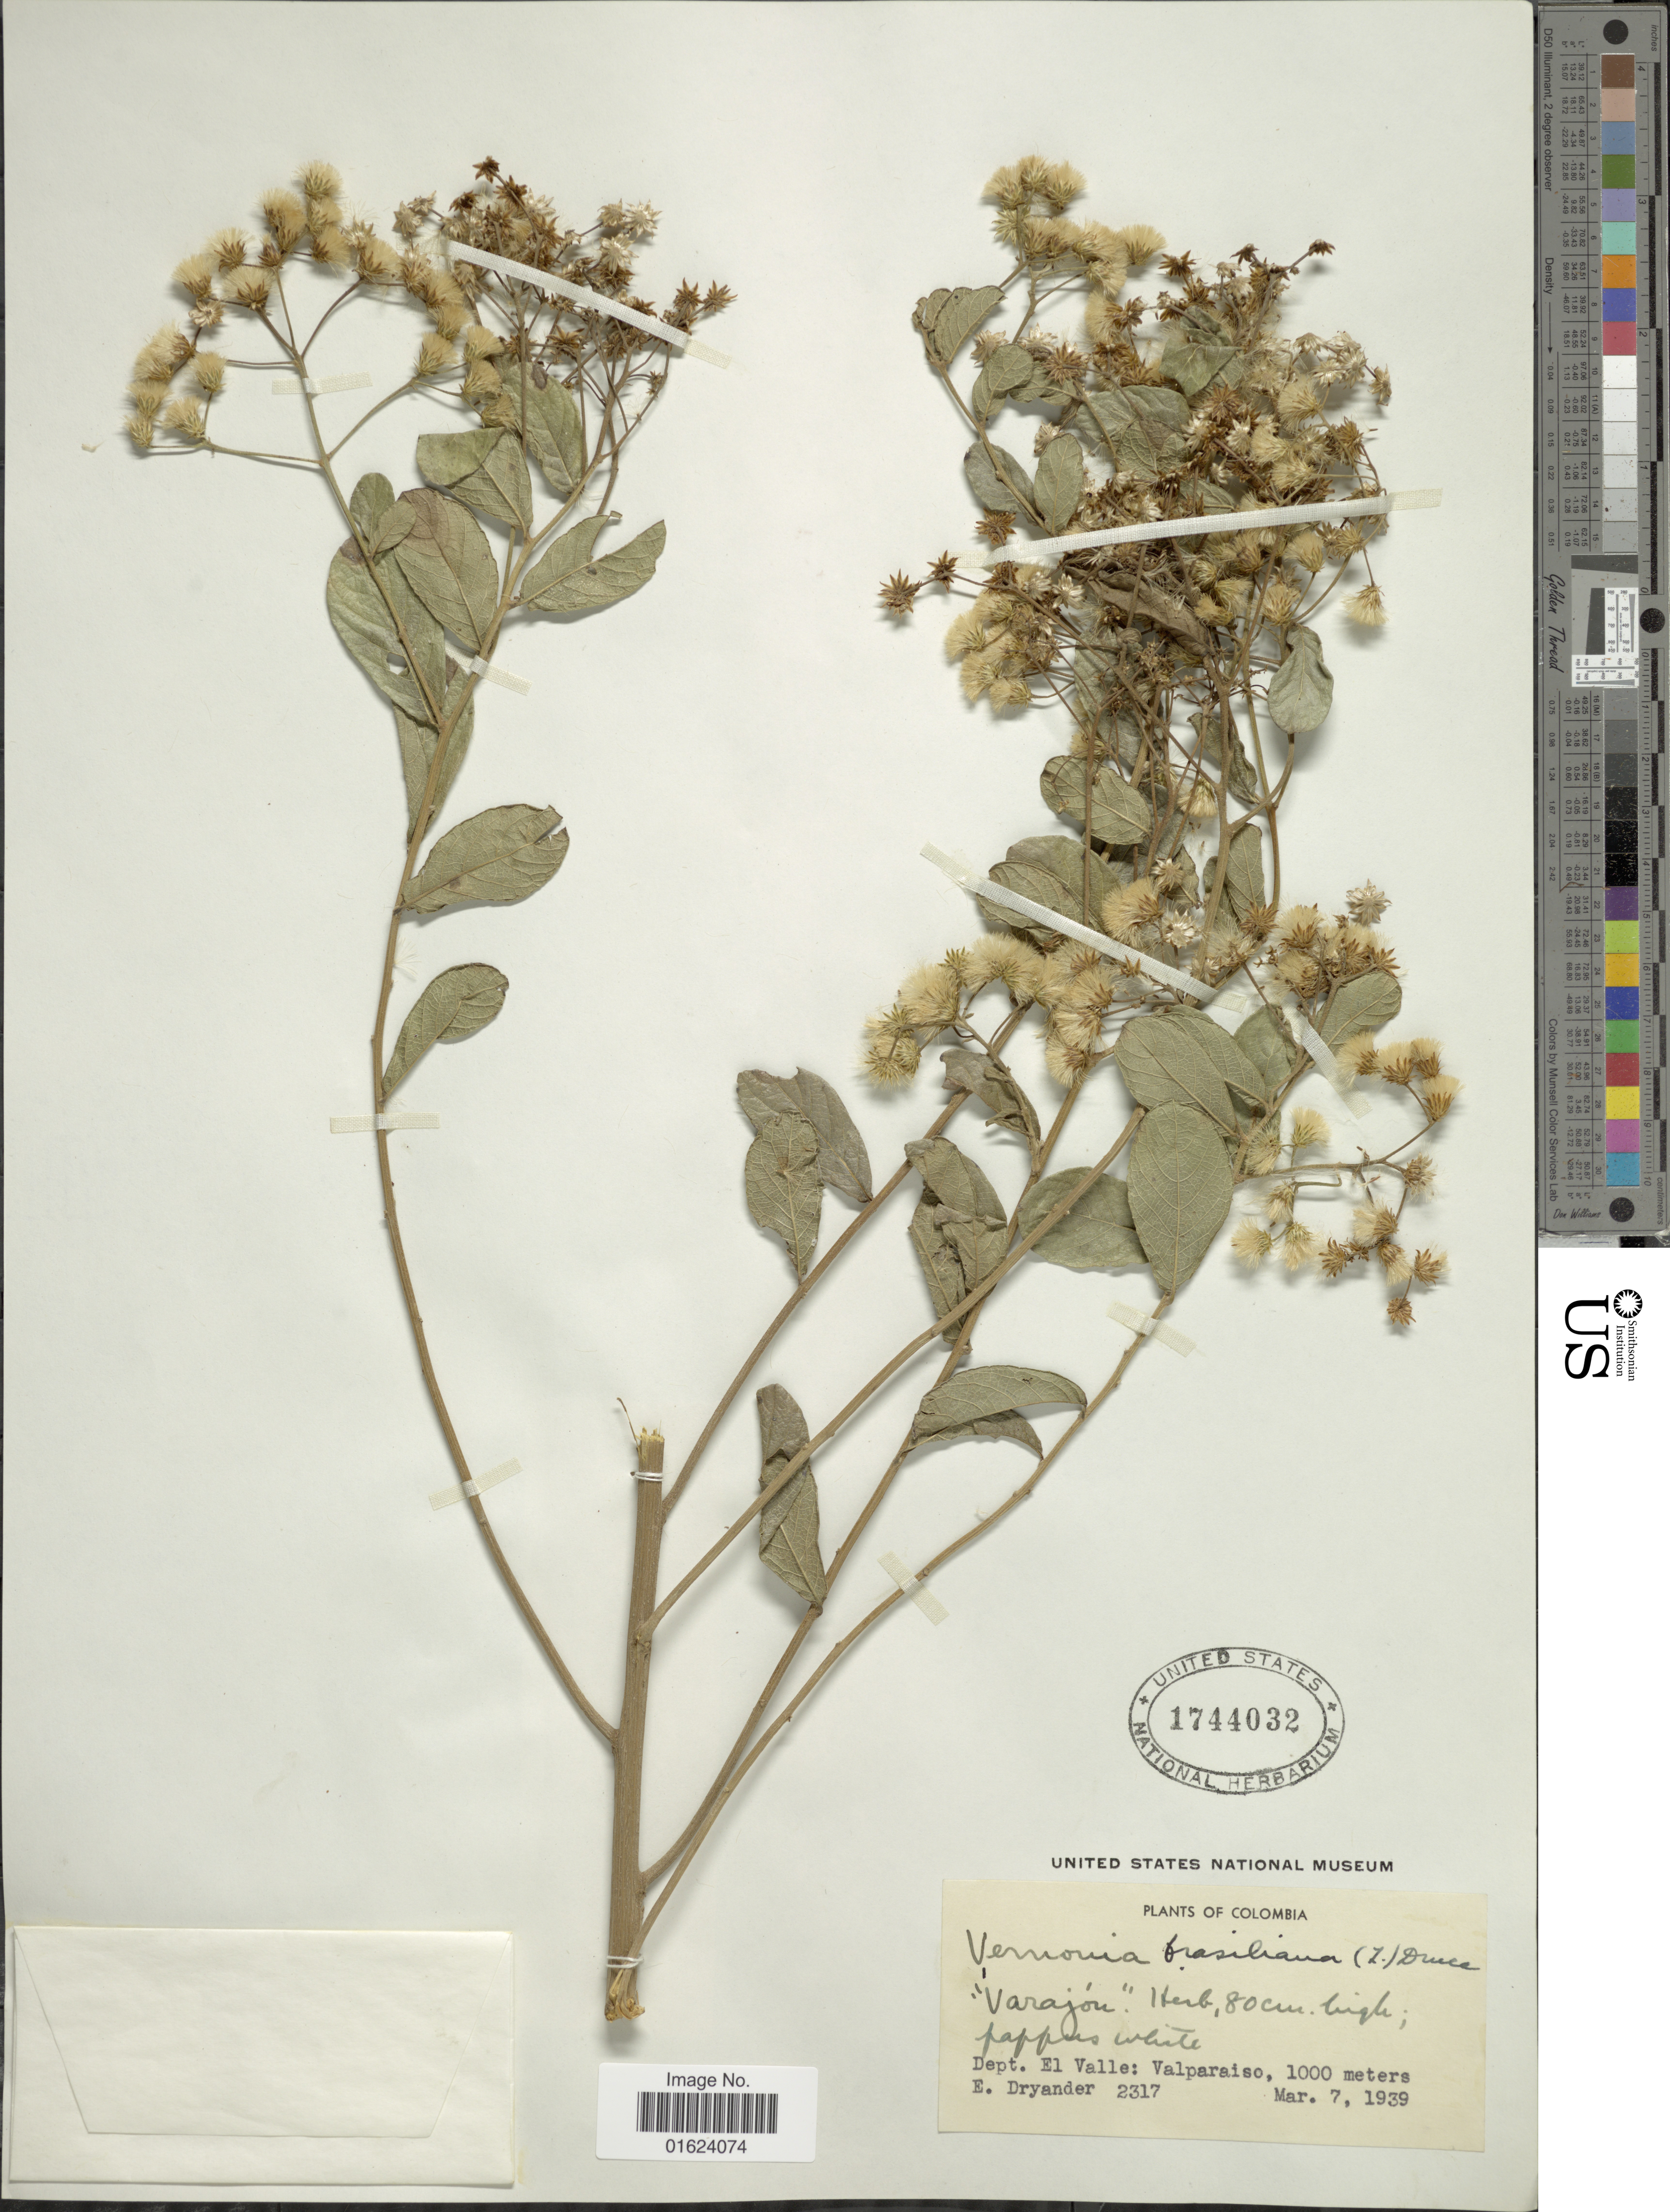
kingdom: Plantae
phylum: Tracheophyta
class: Magnoliopsida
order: Asterales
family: Asteraceae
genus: Vernonia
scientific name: Vernonia brasiliana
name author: (L.) Druce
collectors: E. Dryander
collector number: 2317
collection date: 1939-03-07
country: Colombia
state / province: Valle del Cauca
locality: Dept. El Valle: Valparaiso.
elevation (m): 1000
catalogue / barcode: US 1744032